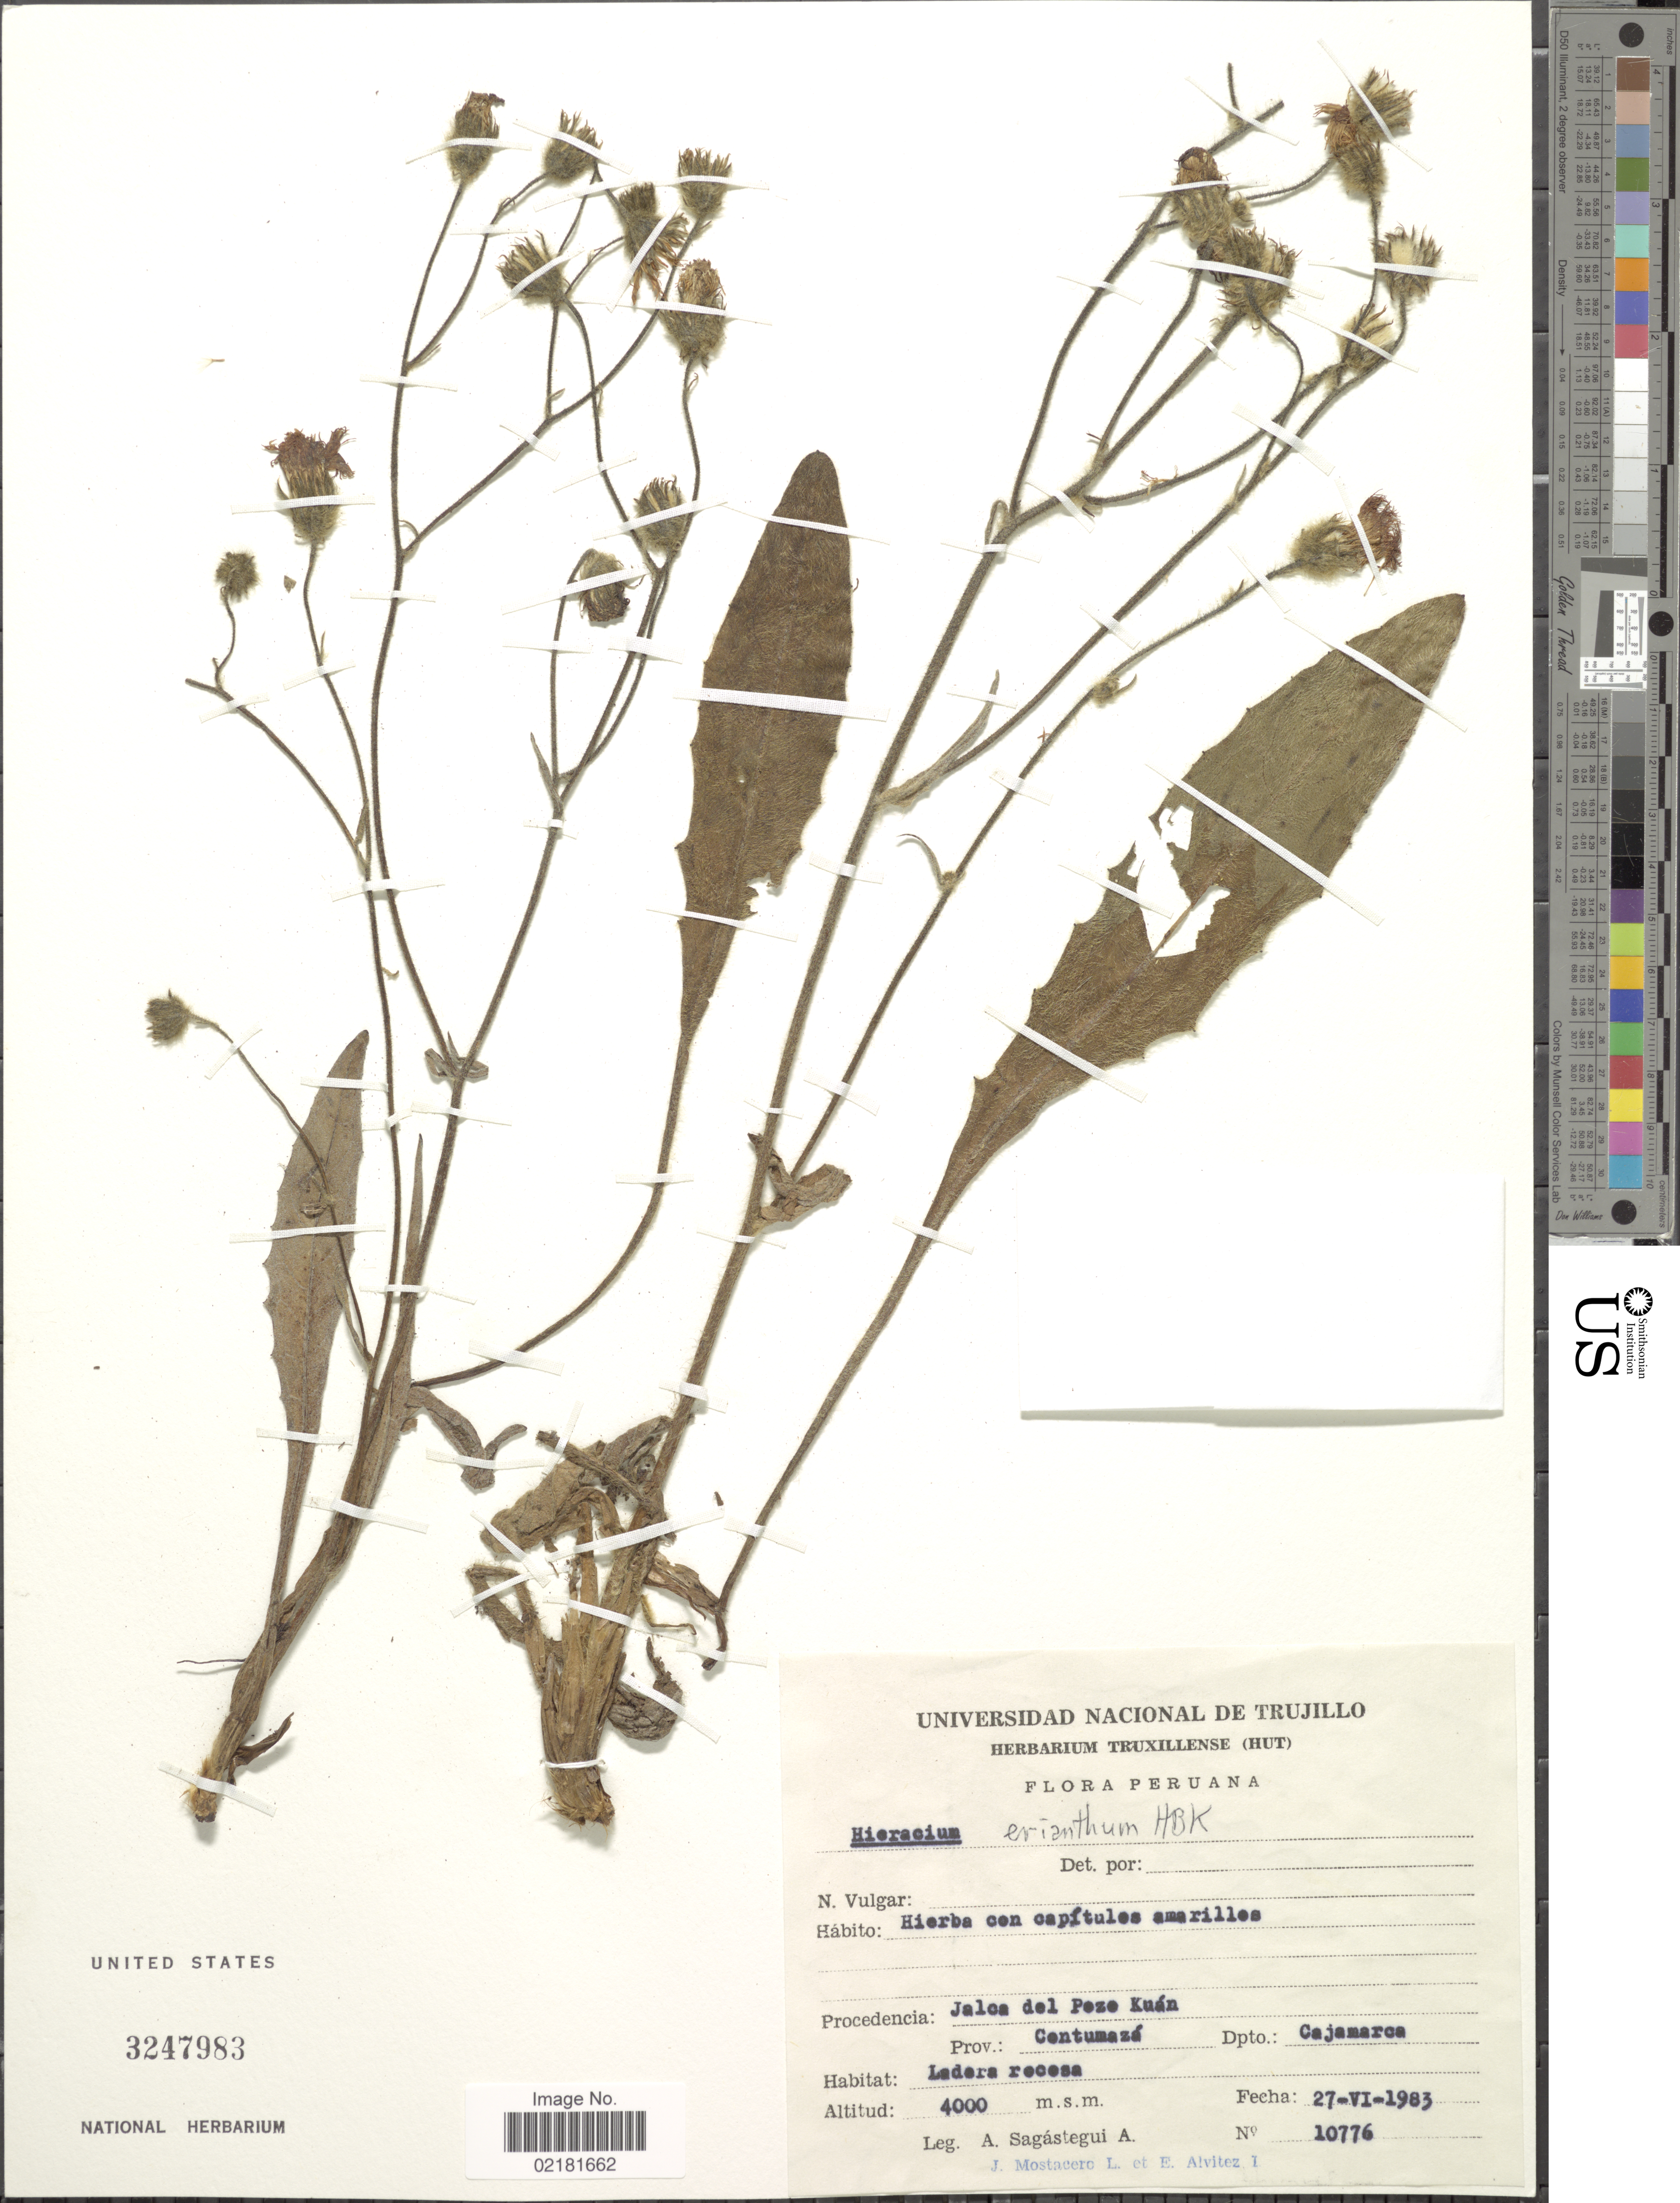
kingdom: Plantae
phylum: Tracheophyta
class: Magnoliopsida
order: Asterales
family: Asteraceae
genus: Hieracium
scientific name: Hieracium erianthum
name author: Kunth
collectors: A. Sagástegui A., J. Mostacero L. & E. Alvitez I.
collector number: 10776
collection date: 1983-06-27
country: Peru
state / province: Cajamarca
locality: Jalca del Pozo Kuan, Prov. Contumazá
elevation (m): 4000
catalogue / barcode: US 3247983